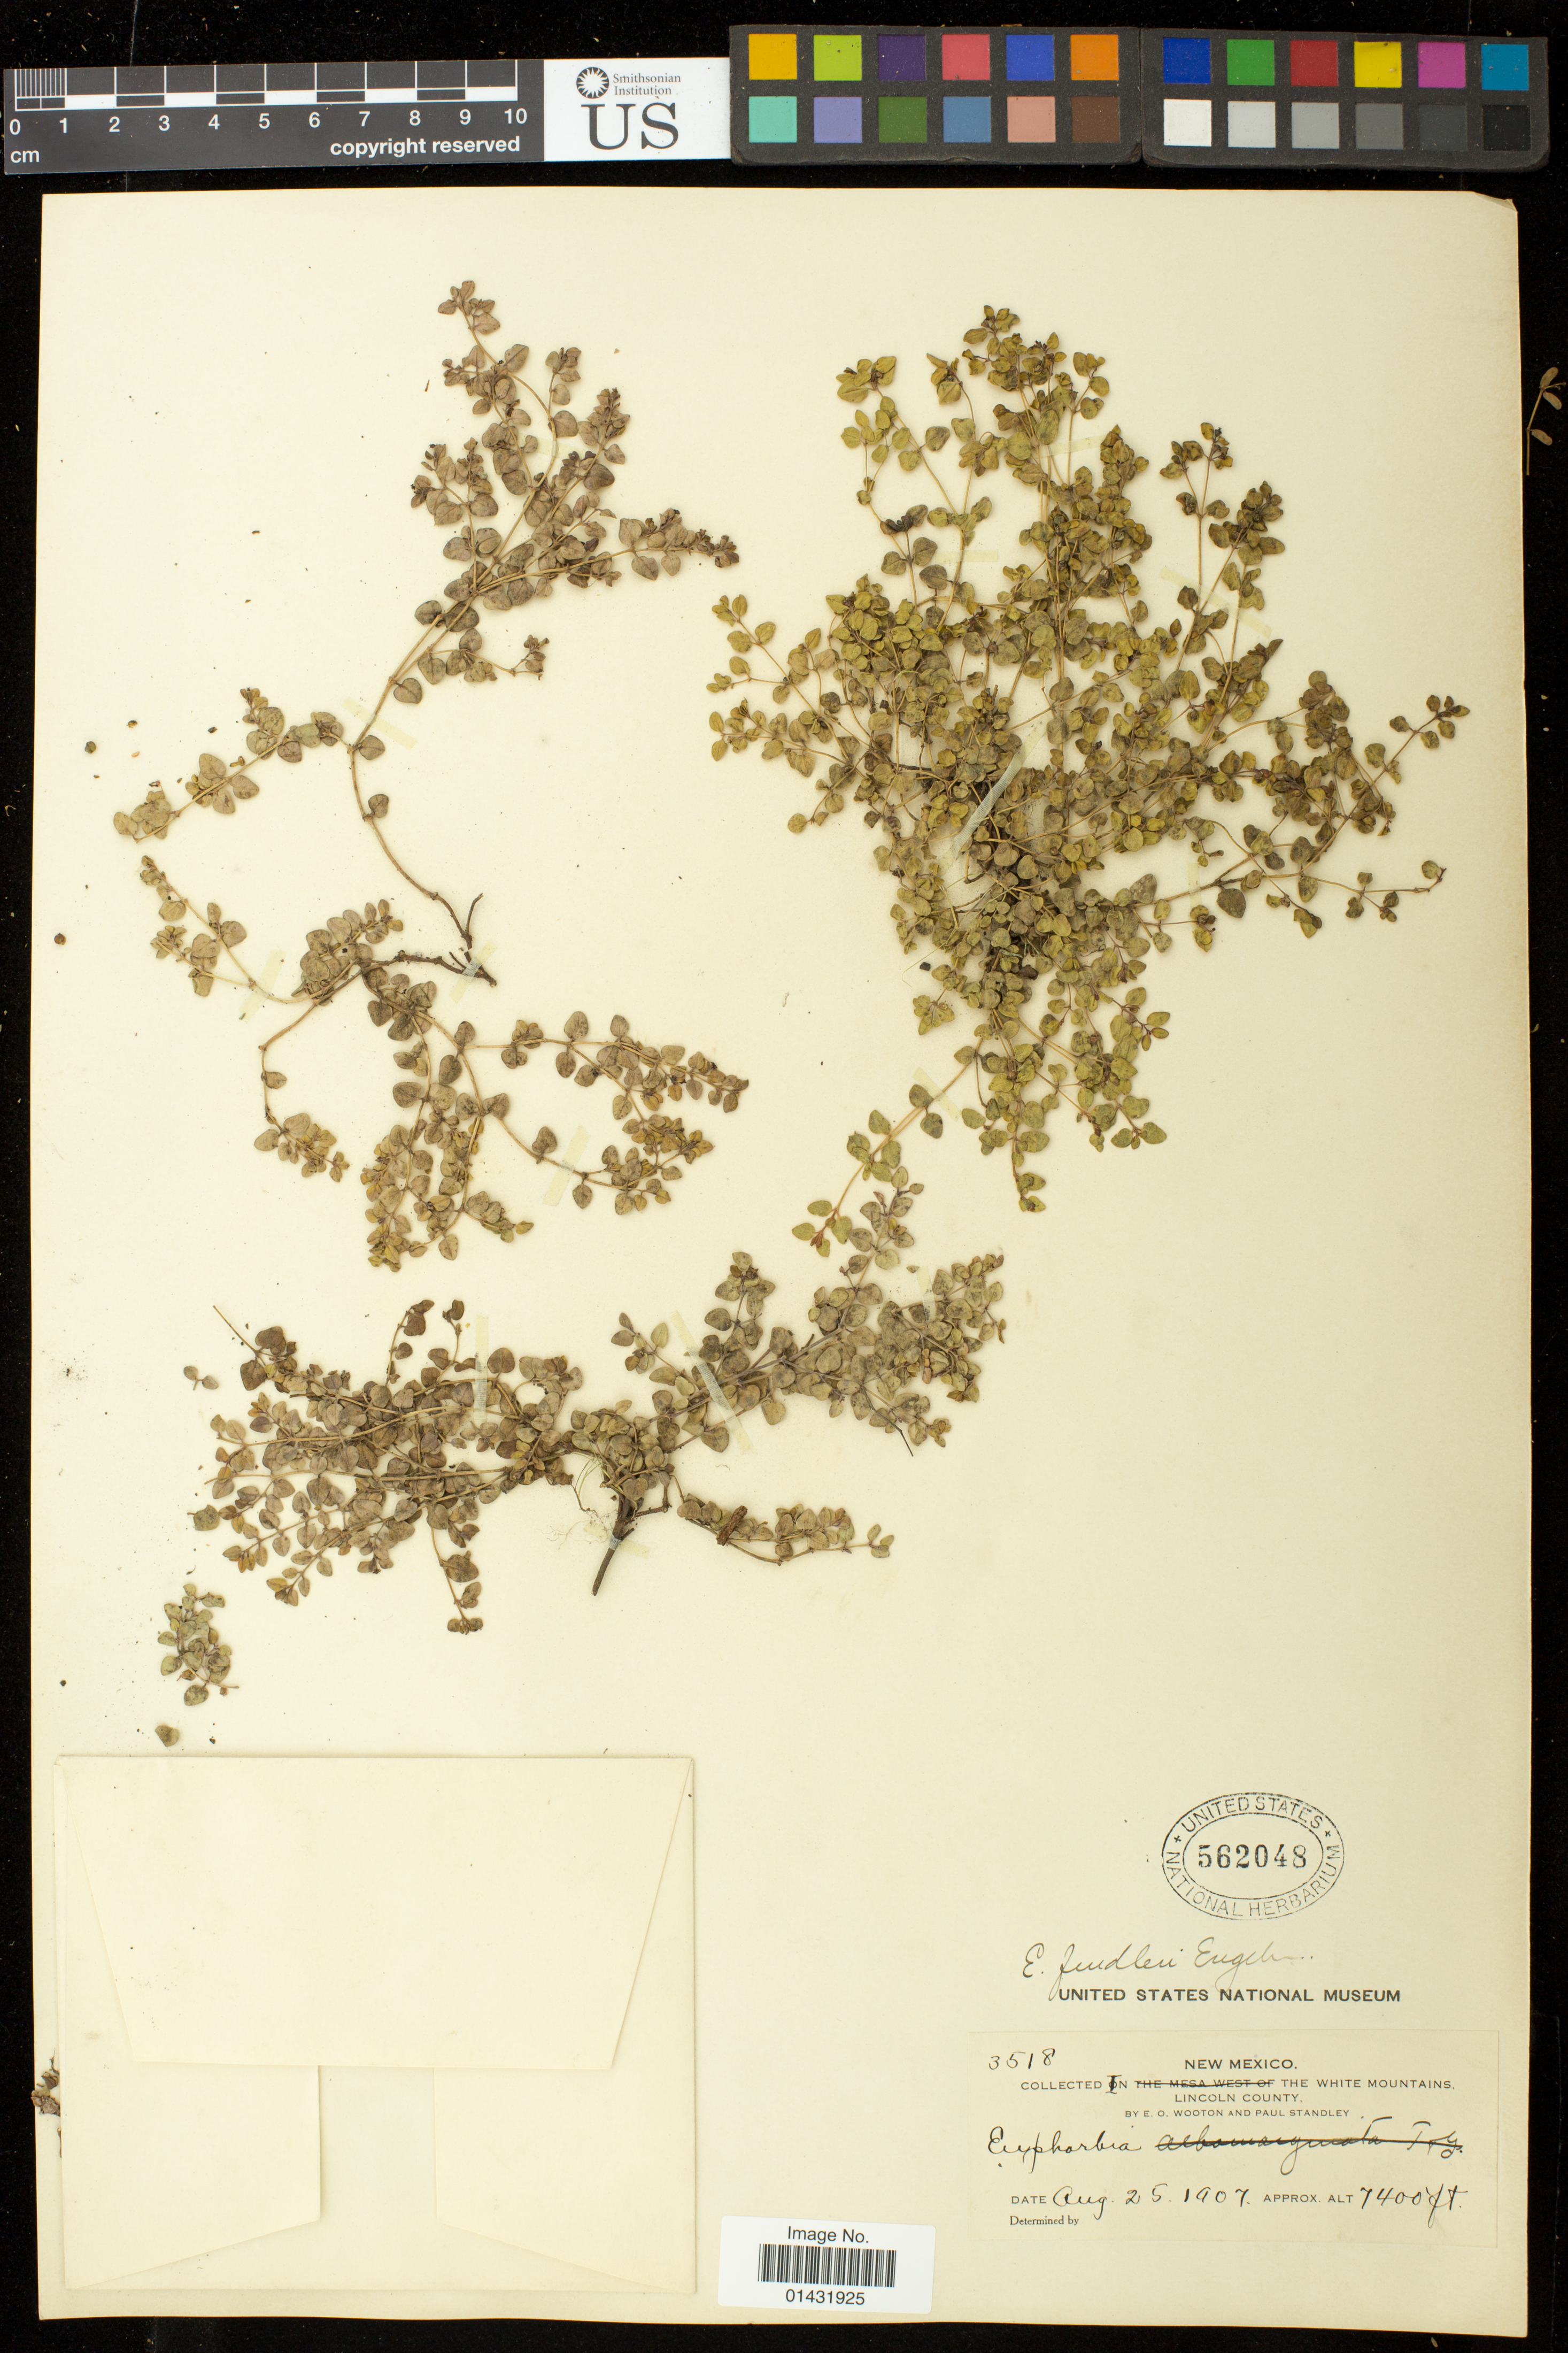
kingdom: Plantae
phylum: Tracheophyta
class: Magnoliopsida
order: Malpighiales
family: Euphorbiaceae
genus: Euphorbia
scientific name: Euphorbia fendleri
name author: Torr. & A. Gray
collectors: E. O. Wooton & P. C. Standley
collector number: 3518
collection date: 1907-08-25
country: United States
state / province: New Mexico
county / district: Lincoln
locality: White Mountains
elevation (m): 2256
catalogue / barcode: US 562048